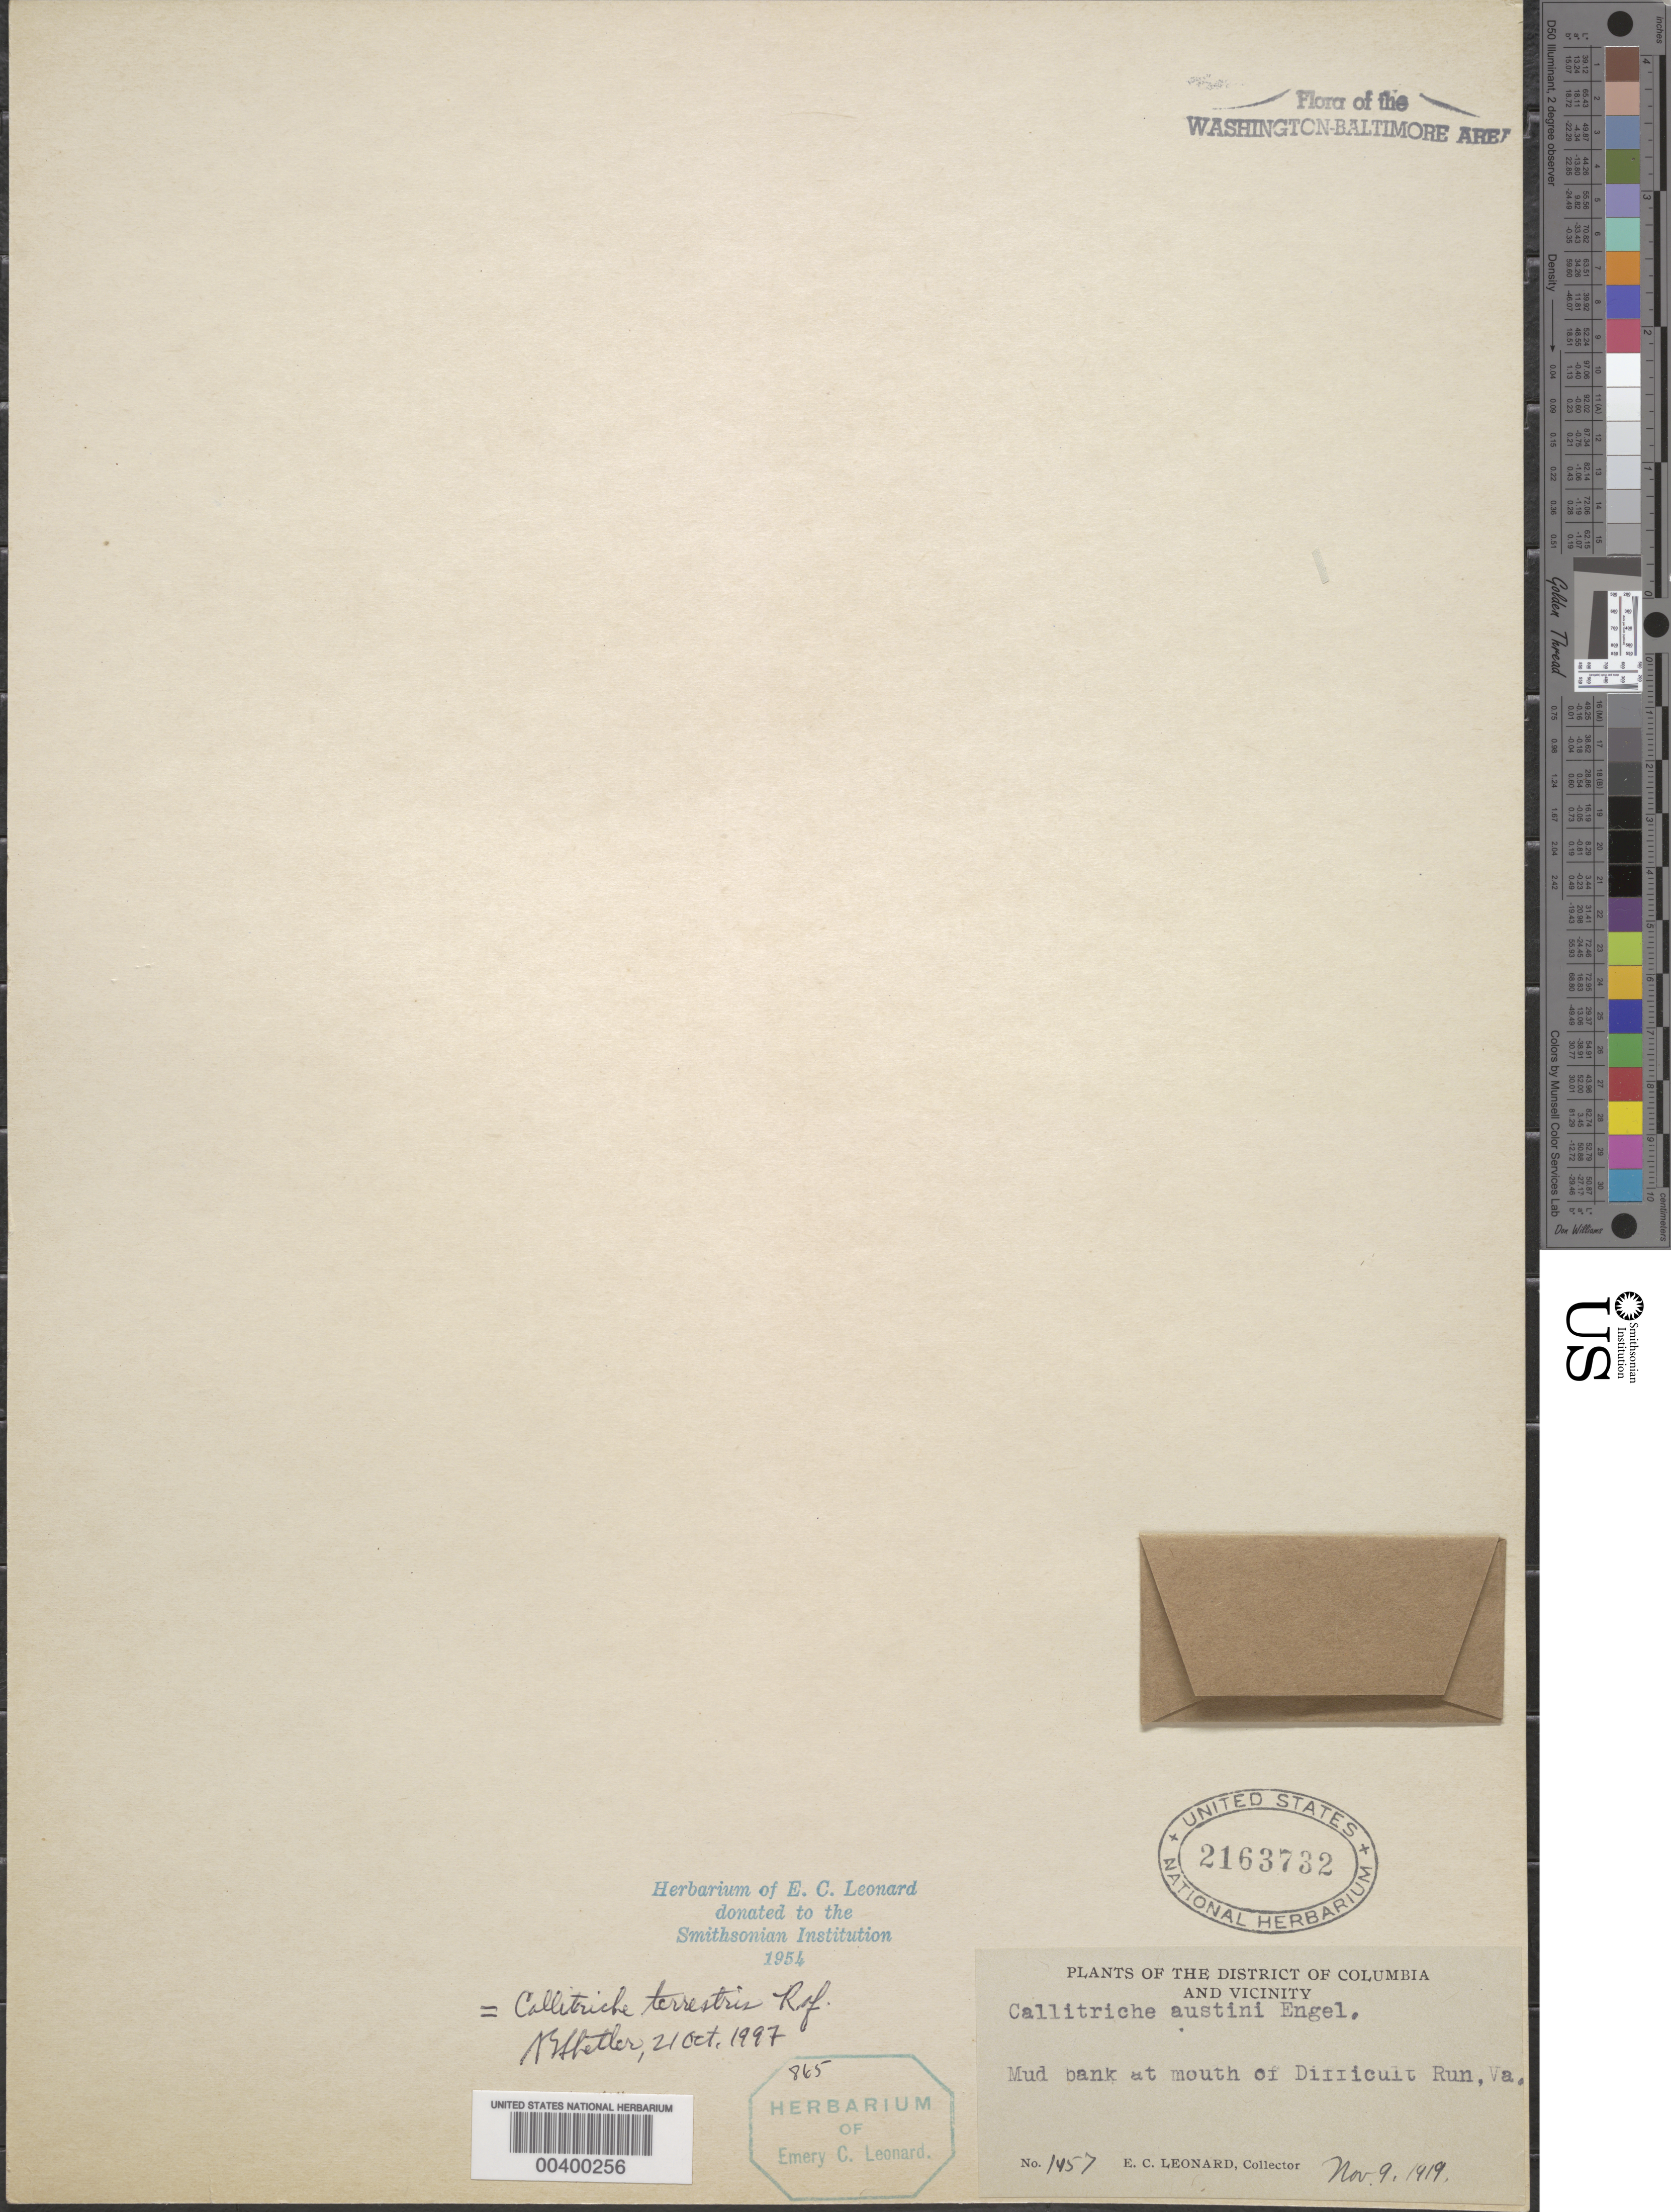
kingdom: Plantae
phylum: Tracheophyta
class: Magnoliopsida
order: Lamiales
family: Plantaginaceae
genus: Callitriche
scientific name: Callitriche terrestris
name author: Raf.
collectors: E. C. Leonard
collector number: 1457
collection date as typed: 09 Nov 1919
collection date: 1919-11-09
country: United States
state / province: Virginia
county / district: Fairfax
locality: Difficult Run C. & O. Canal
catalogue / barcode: US 2163732